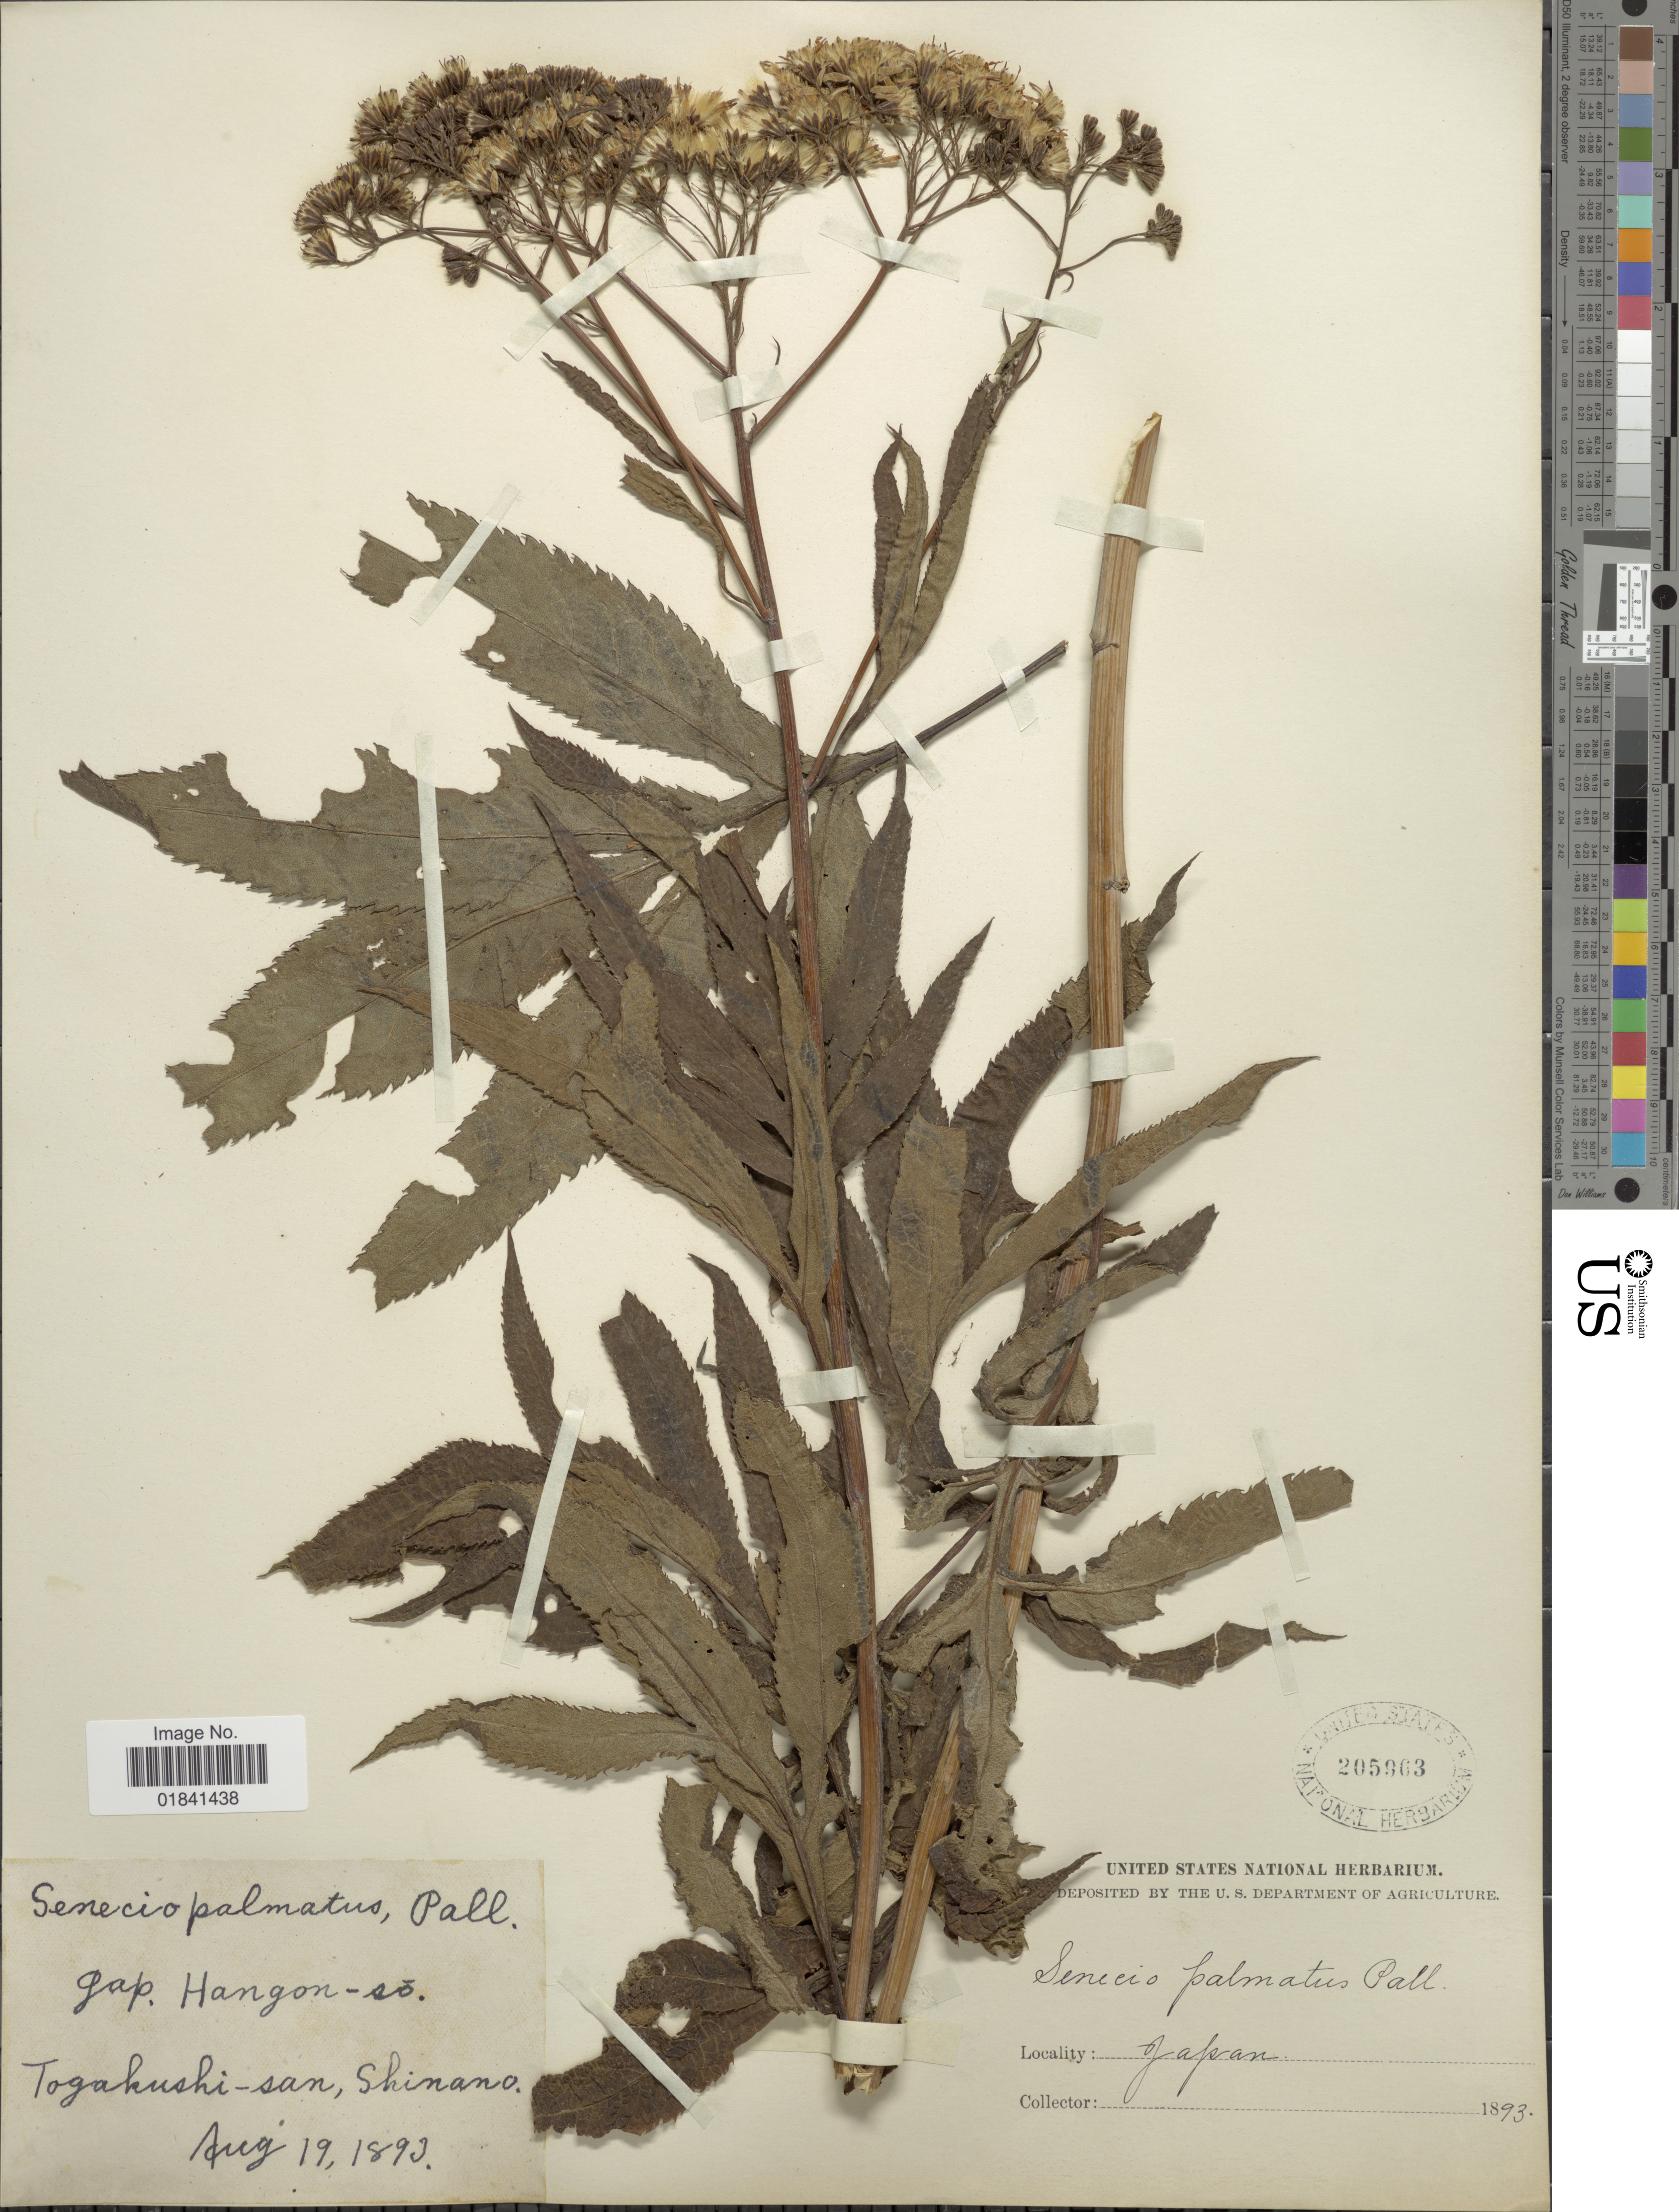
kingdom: Plantae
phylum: Tracheophyta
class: Magnoliopsida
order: Asterales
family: Asteraceae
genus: Senecio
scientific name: Senecio palmatus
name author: (Pall.) Pall. & Ledeb.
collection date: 1893-08-19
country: Japan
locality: Togakushi-san, Shinano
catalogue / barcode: US 205903